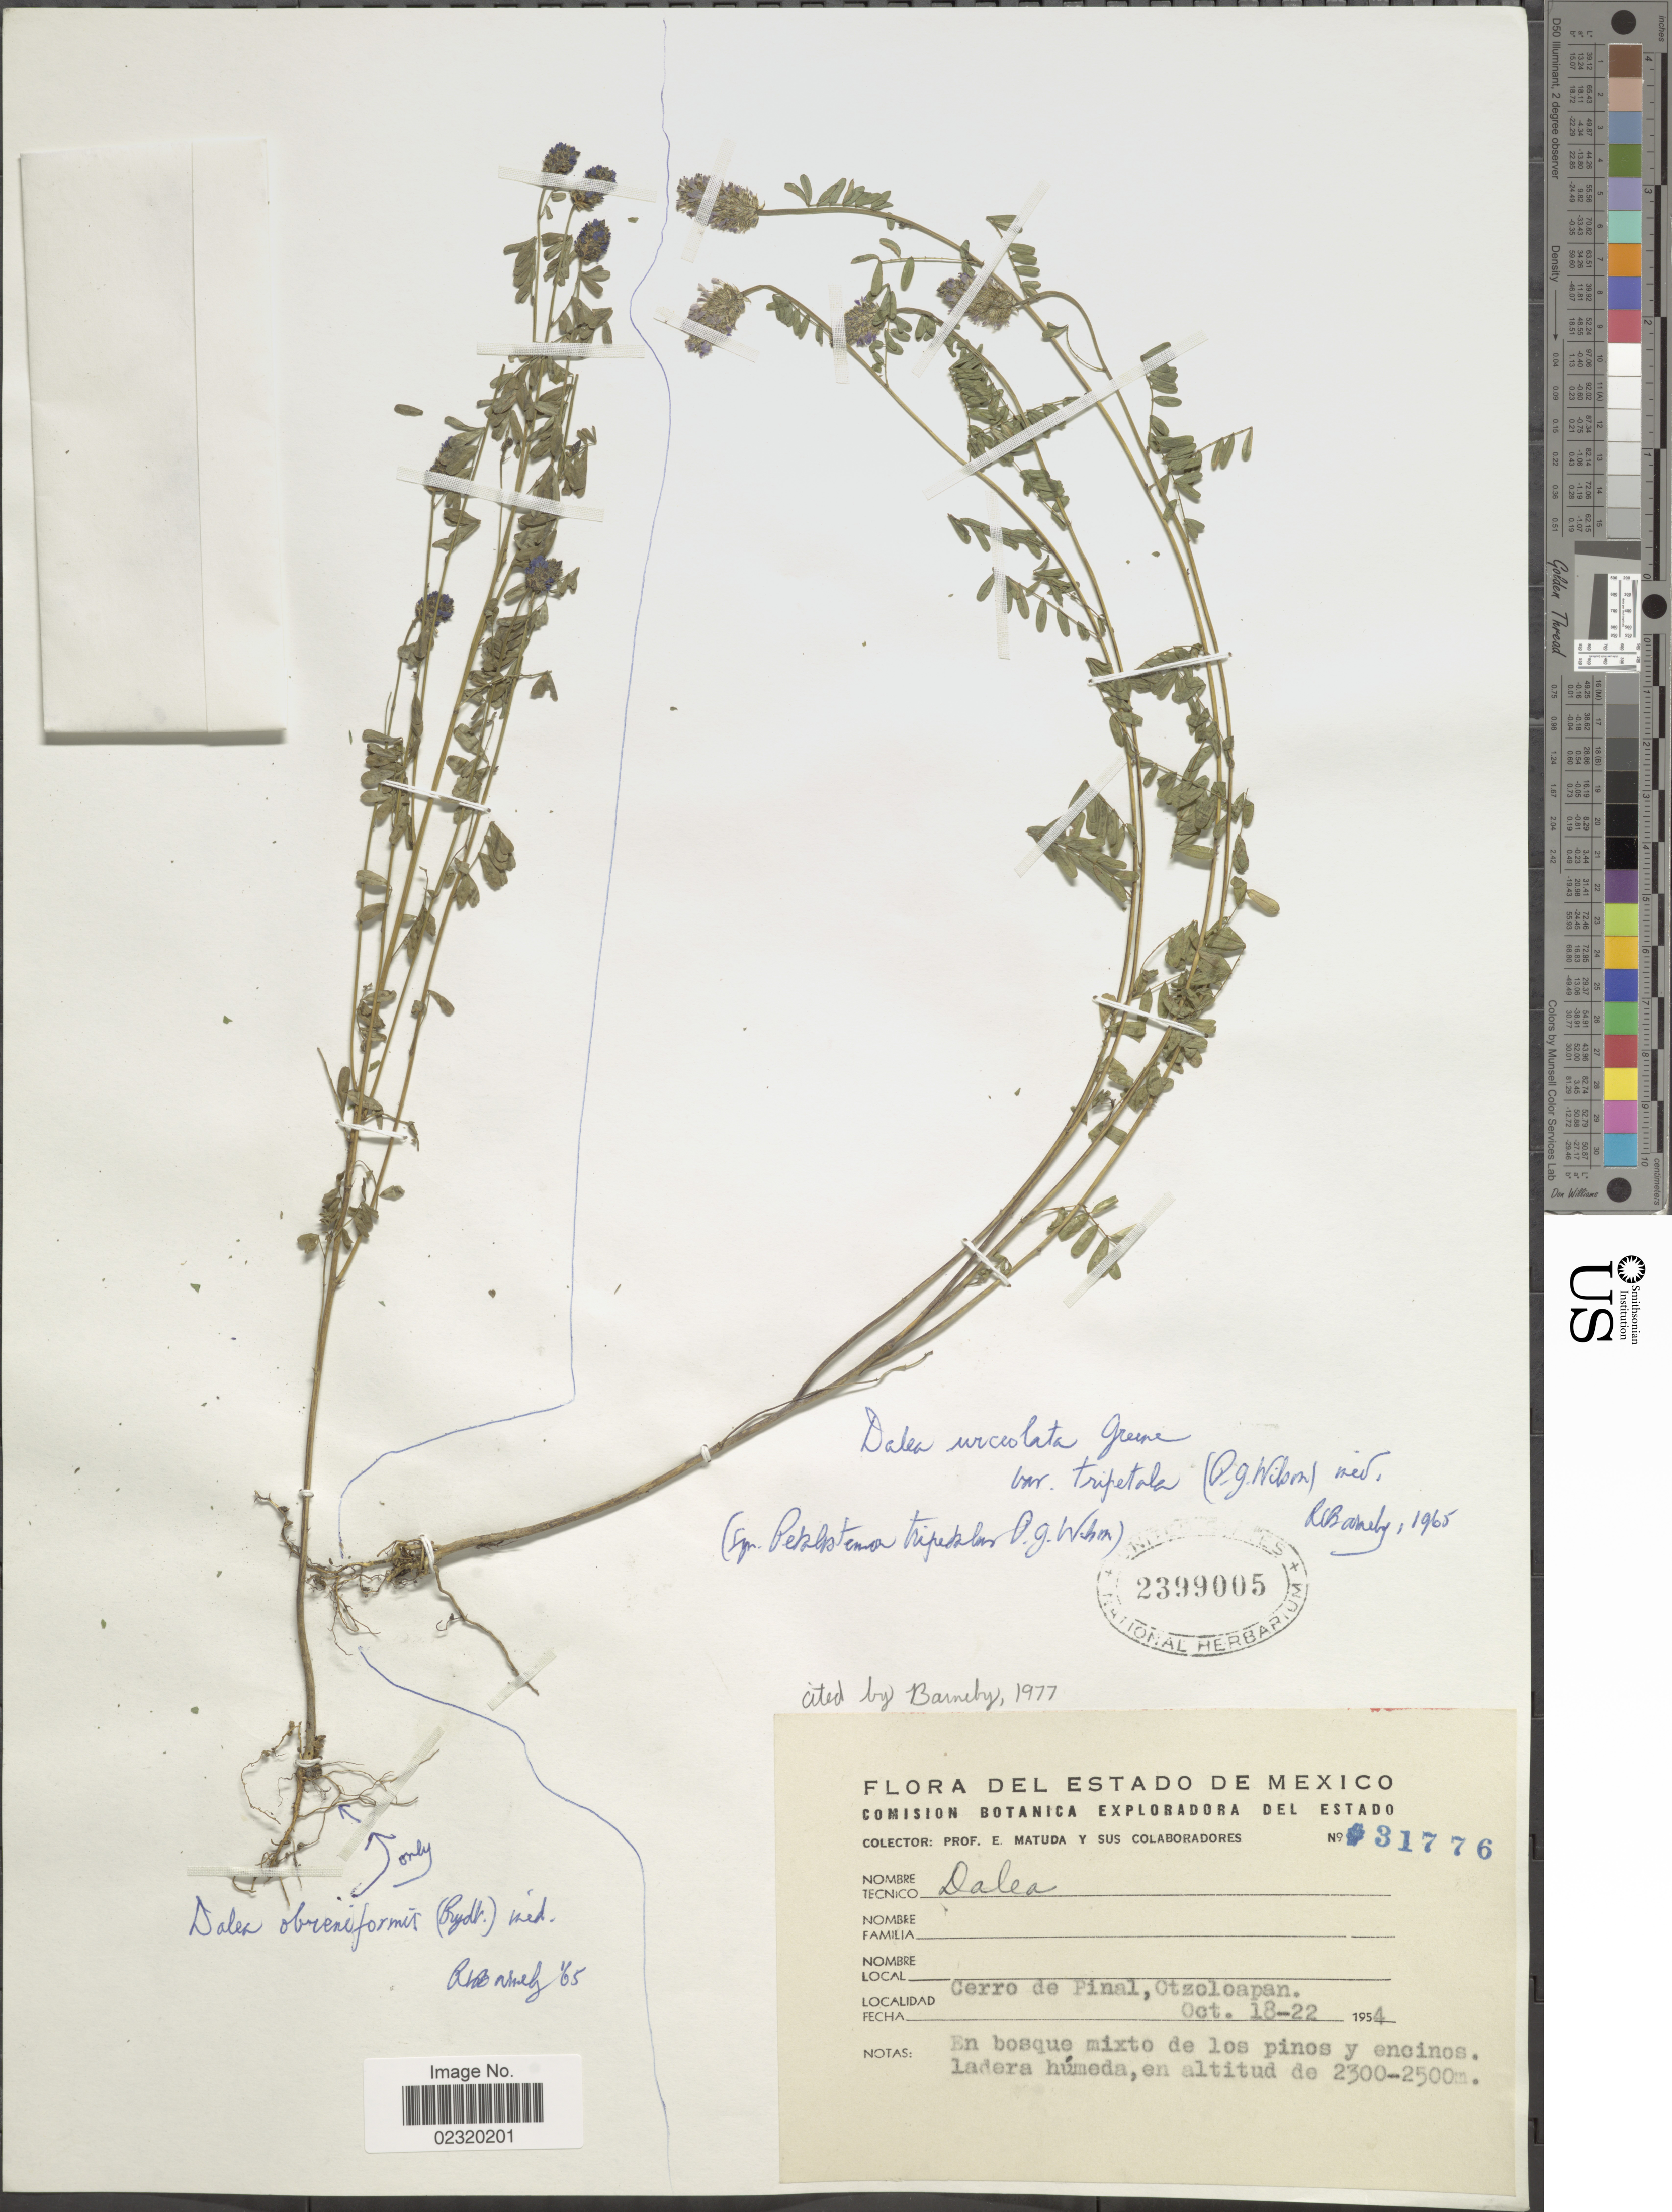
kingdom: Plantae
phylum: Tracheophyta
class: Magnoliopsida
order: Fabales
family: Fabaceae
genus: Dalea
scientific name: Dalea urceolata var. tripetala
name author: (Paul G. Wilson) Barneby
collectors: E. Matuda & Sus Colaboradores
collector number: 31776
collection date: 1954-10-18/1954-10-22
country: Mexico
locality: Cerro de Pinal, Otzoloapan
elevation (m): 2300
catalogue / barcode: US 2399005